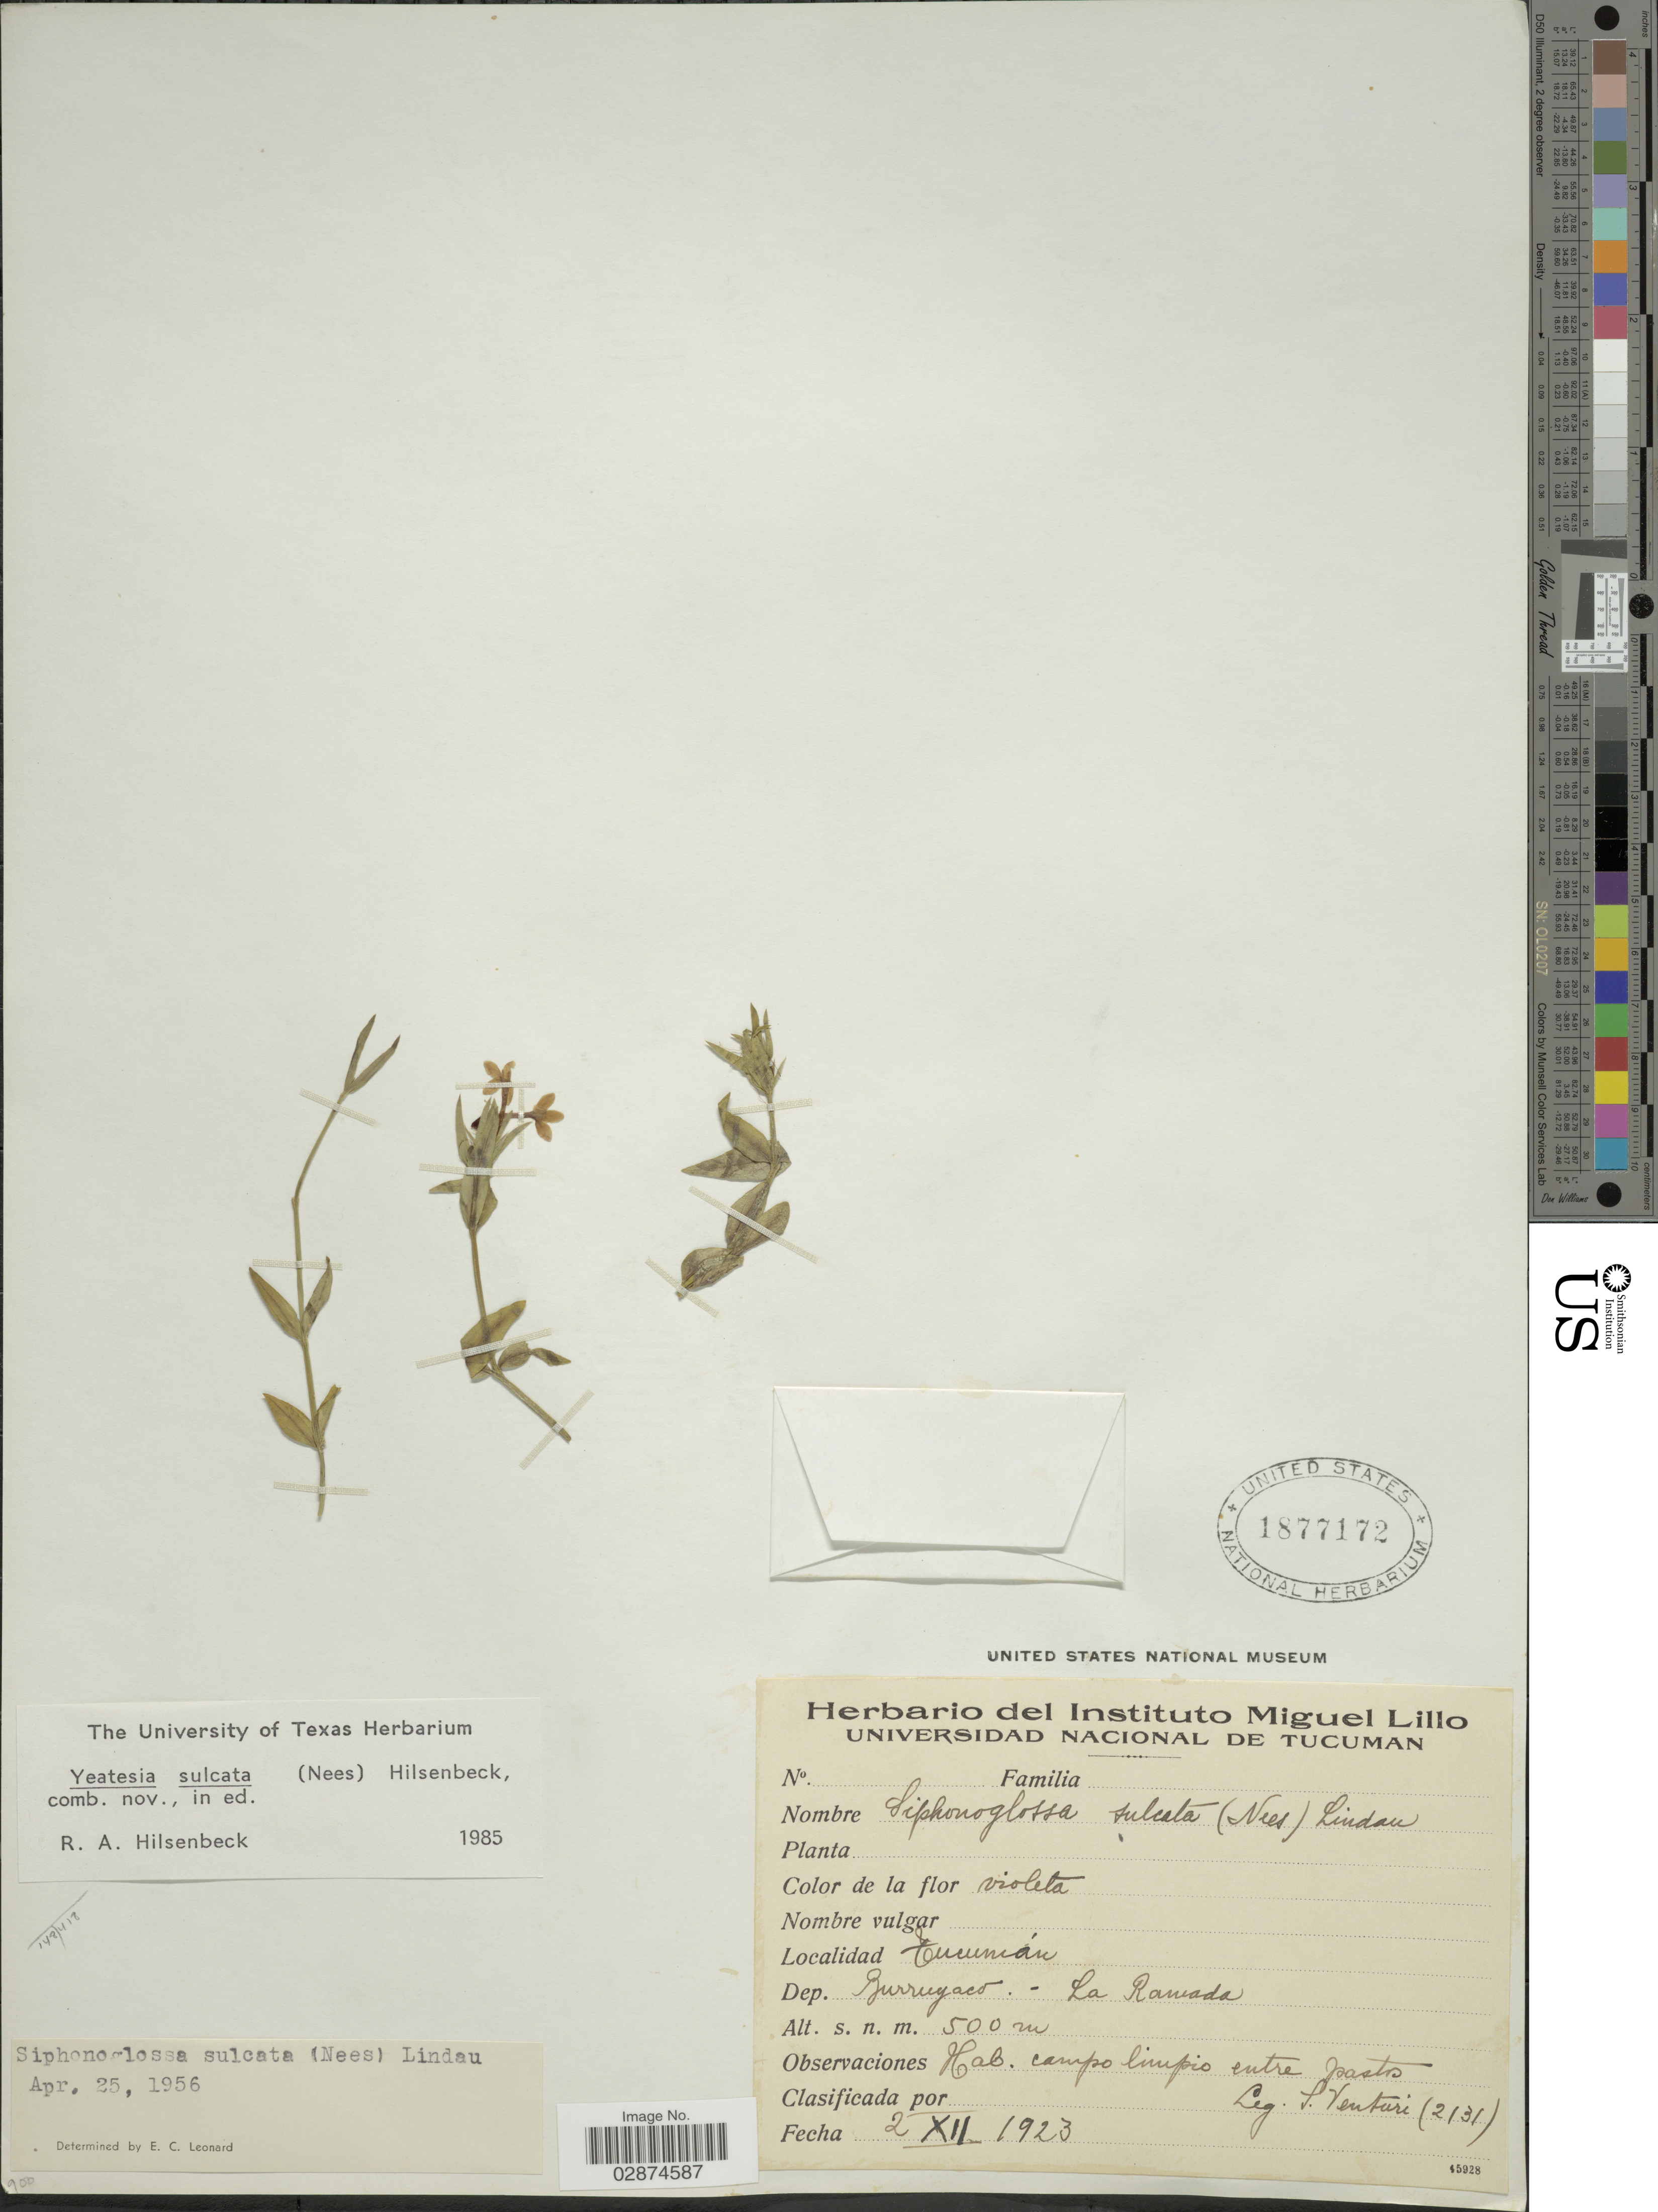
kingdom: Plantae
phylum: Tracheophyta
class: Magnoliopsida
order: Lamiales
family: Acanthaceae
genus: Yeatesia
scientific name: Yeatesia sulcata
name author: (Nees) Hilsenb.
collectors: S. Venturi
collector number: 2131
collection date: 1923-12-02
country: Argentina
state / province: Tucuman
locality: Dep. Burruyaco - La Rawada.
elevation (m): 500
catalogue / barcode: US 1877172